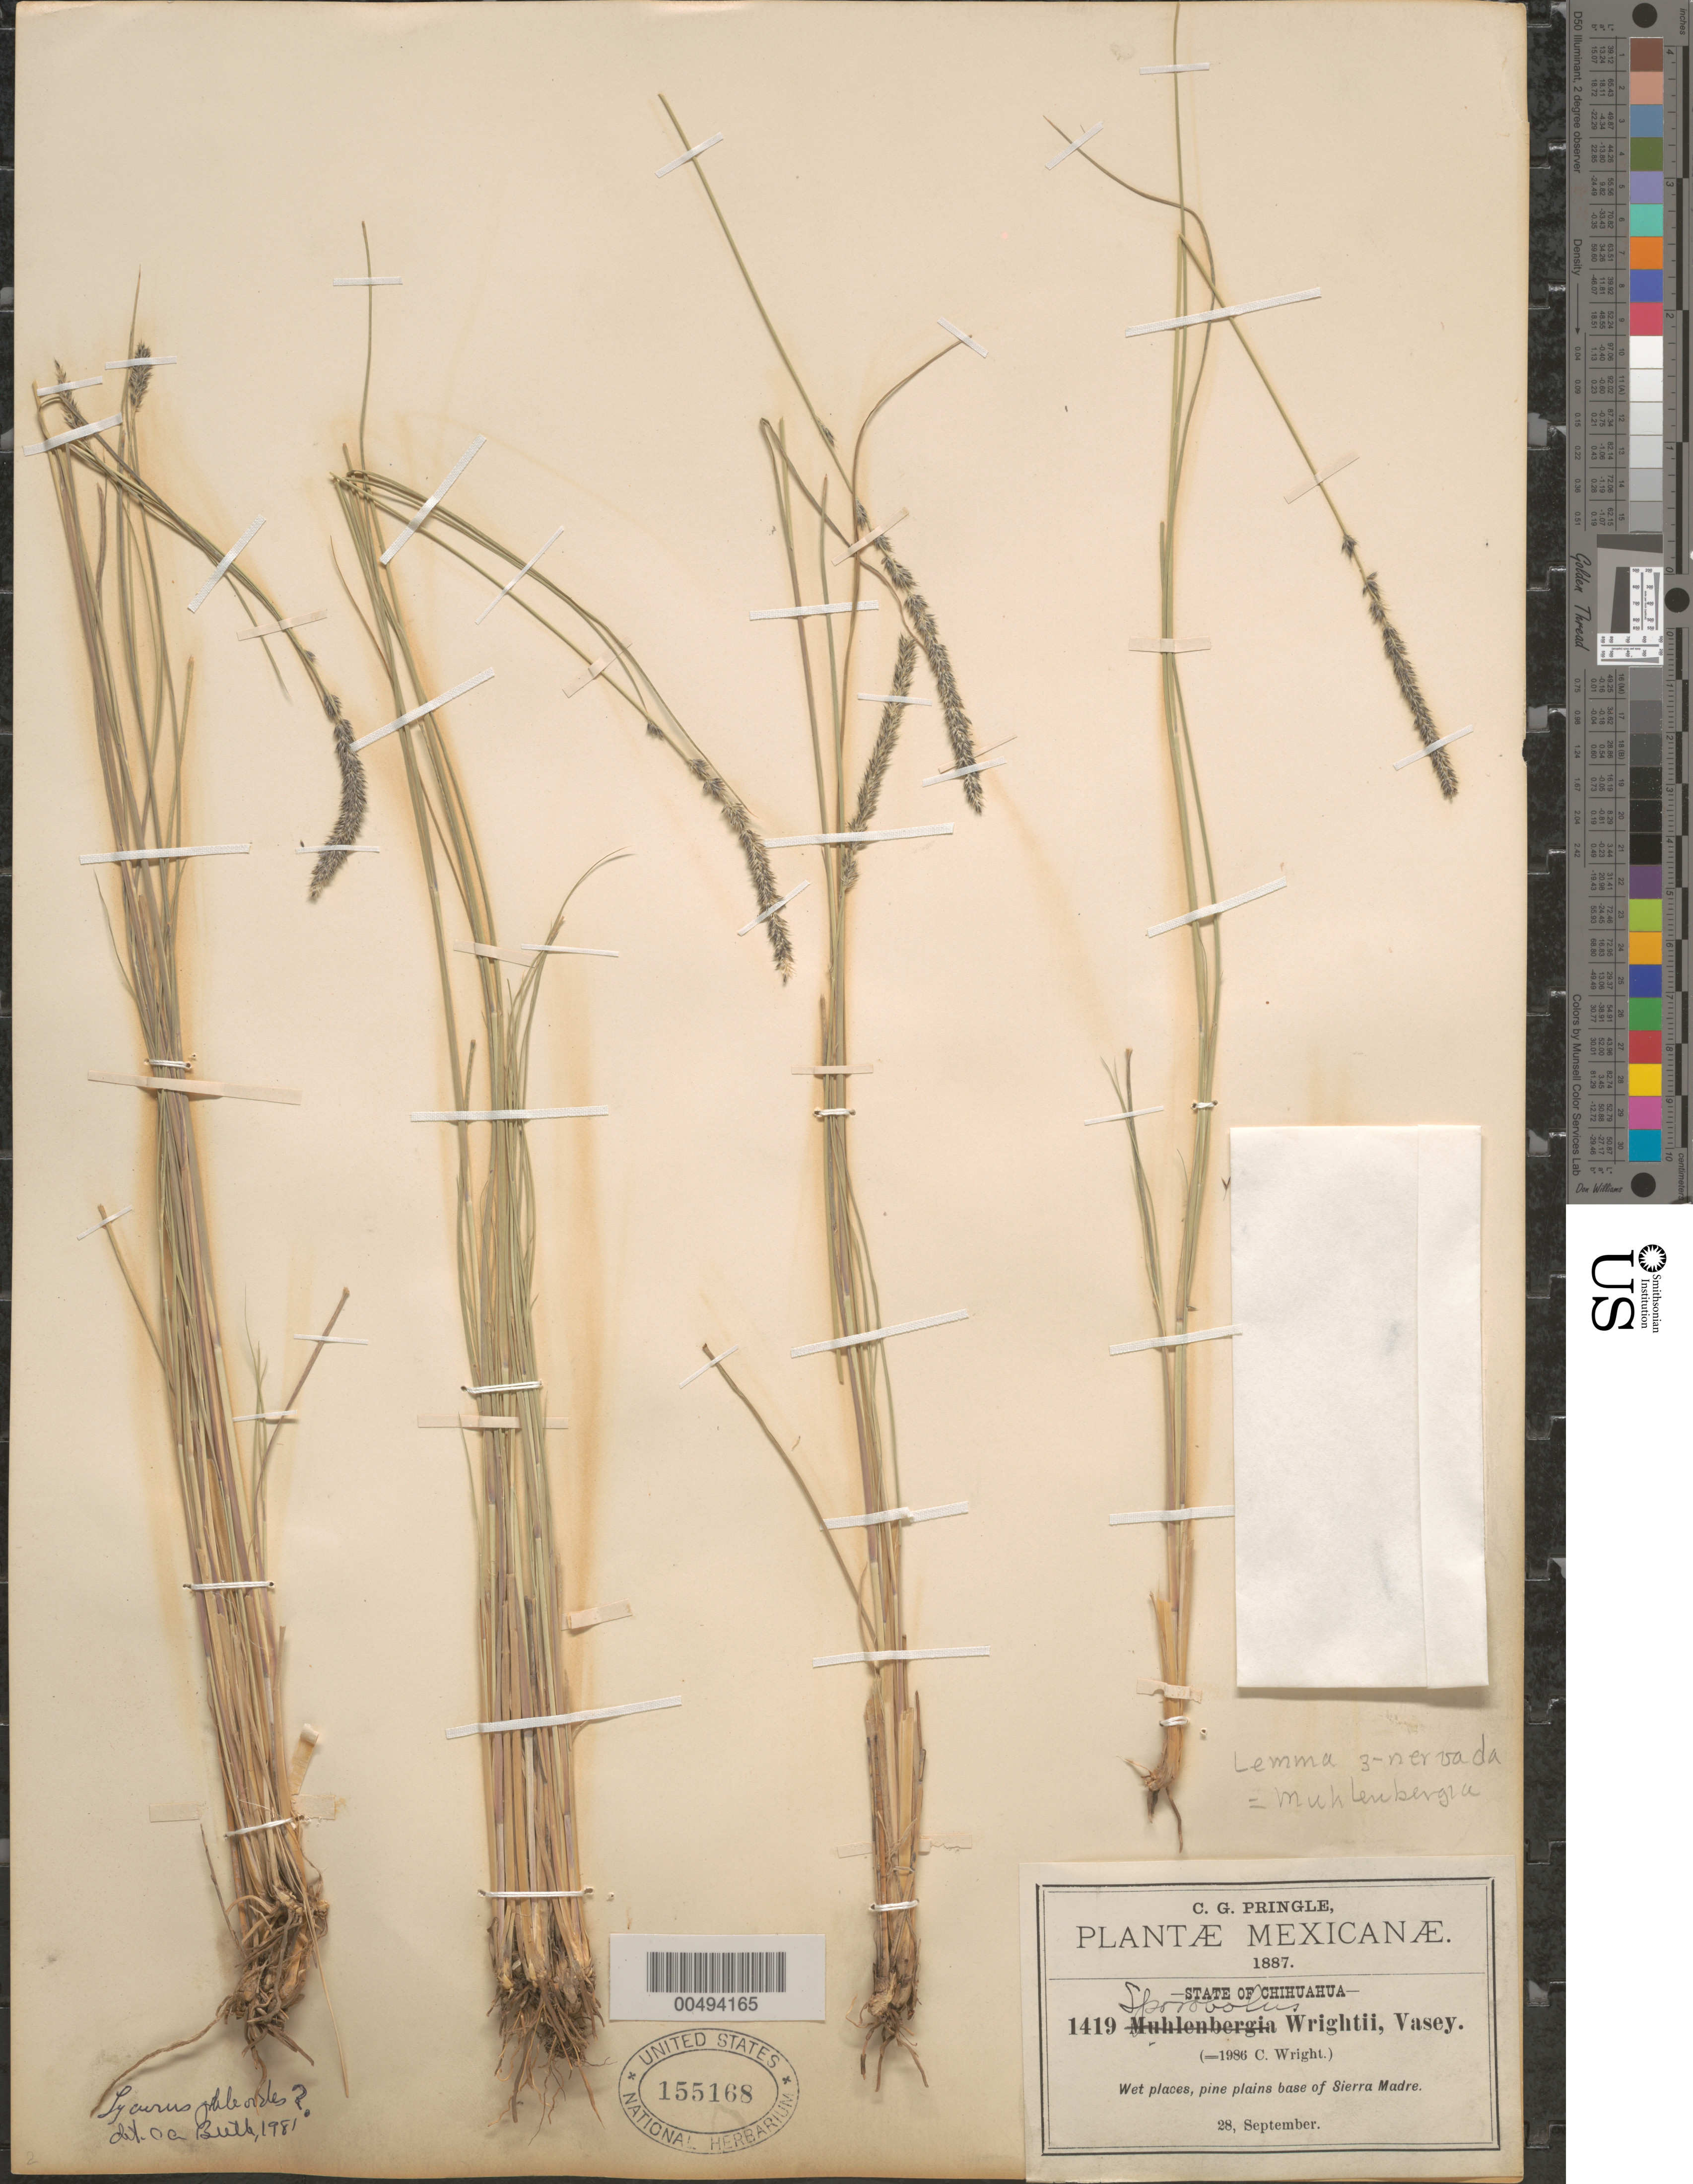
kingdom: Plantae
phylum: Tracheophyta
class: Liliopsida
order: Poales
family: Poaceae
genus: Lycurus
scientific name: Lycurus phleoides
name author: Kunth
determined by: Beetle, Alan A.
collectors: C. G. Pringle & C. Wright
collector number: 1419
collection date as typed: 28 Sep 1887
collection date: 1887-09-28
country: Mexico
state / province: Chihuahua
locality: Base of Sierra Madre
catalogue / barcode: US 155168